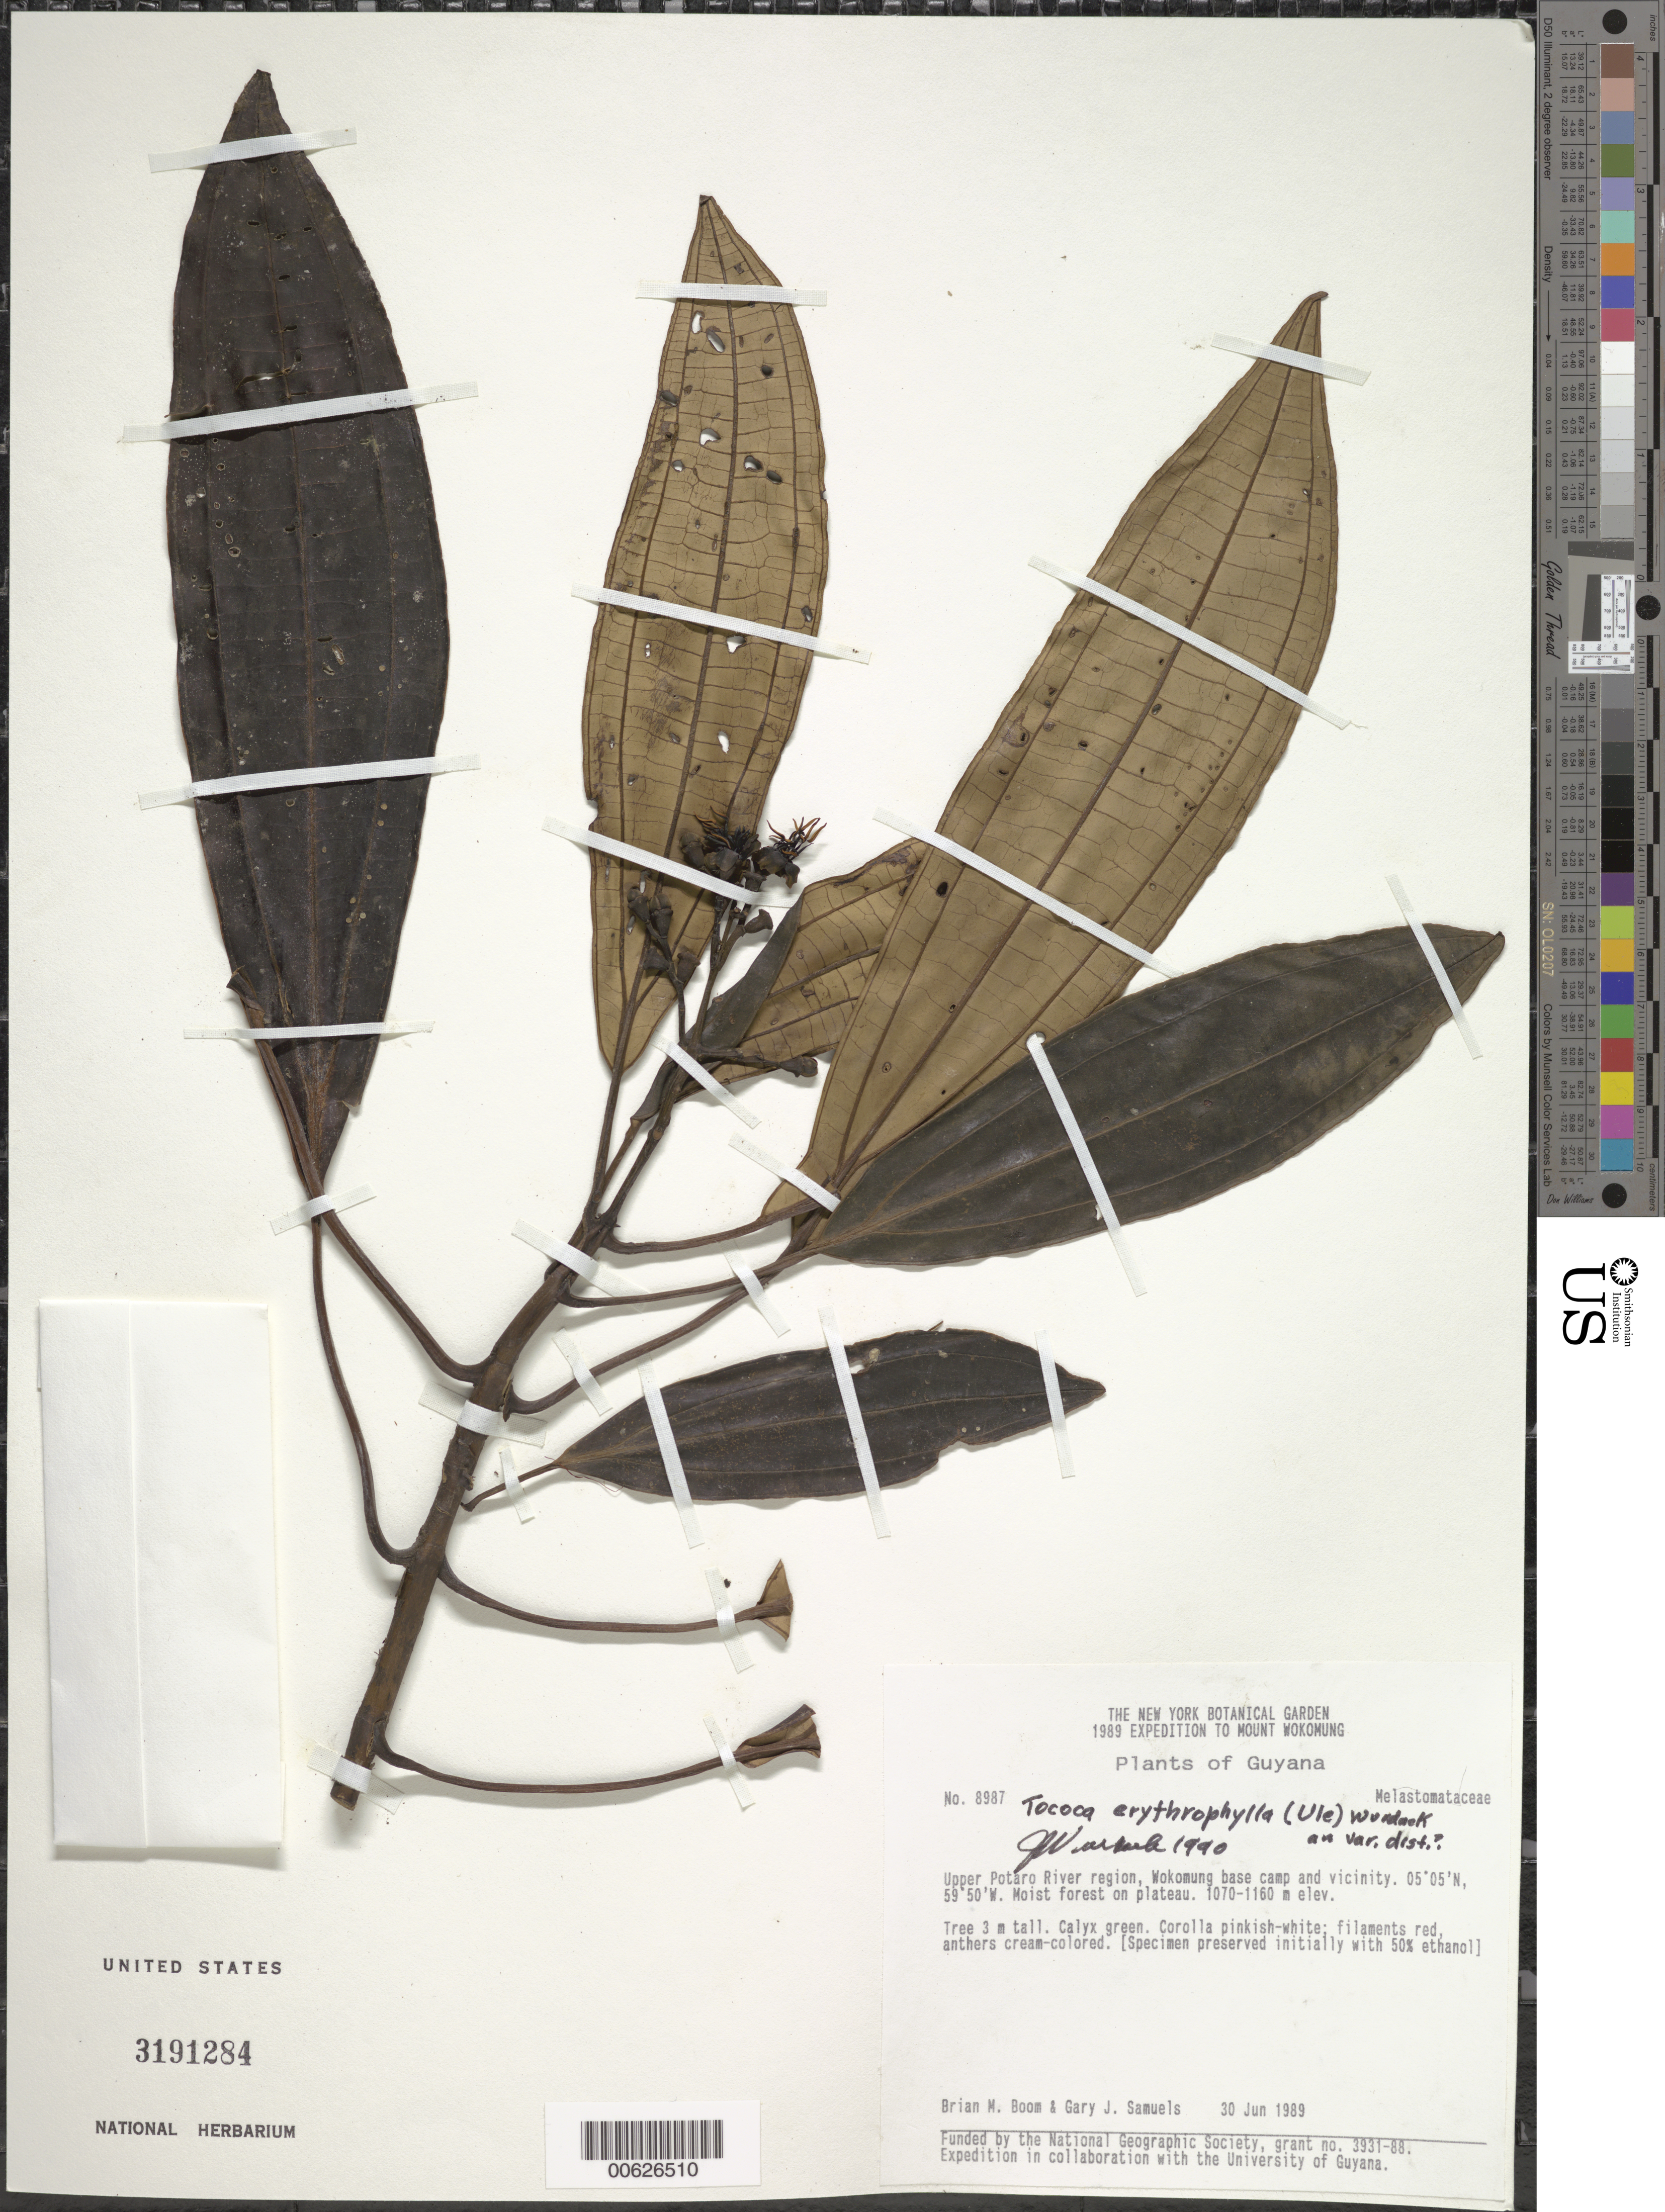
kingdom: Plantae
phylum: Tracheophyta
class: Magnoliopsida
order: Myrtales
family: Melastomataceae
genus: Tococa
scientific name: Tococa erythrophylla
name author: (Ule) Wurdack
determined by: Wurdack, John J., (US), US (UNITED STATES)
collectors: B. M. Boom & G. Samuels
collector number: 8987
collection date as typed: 30-Jun-89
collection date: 1989-06-30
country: Guyana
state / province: Potaro-Siparuni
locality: Wokomung, base camp & vic., upper Potaro River region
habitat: Moist forest on plateau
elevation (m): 1070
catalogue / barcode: US 3191284